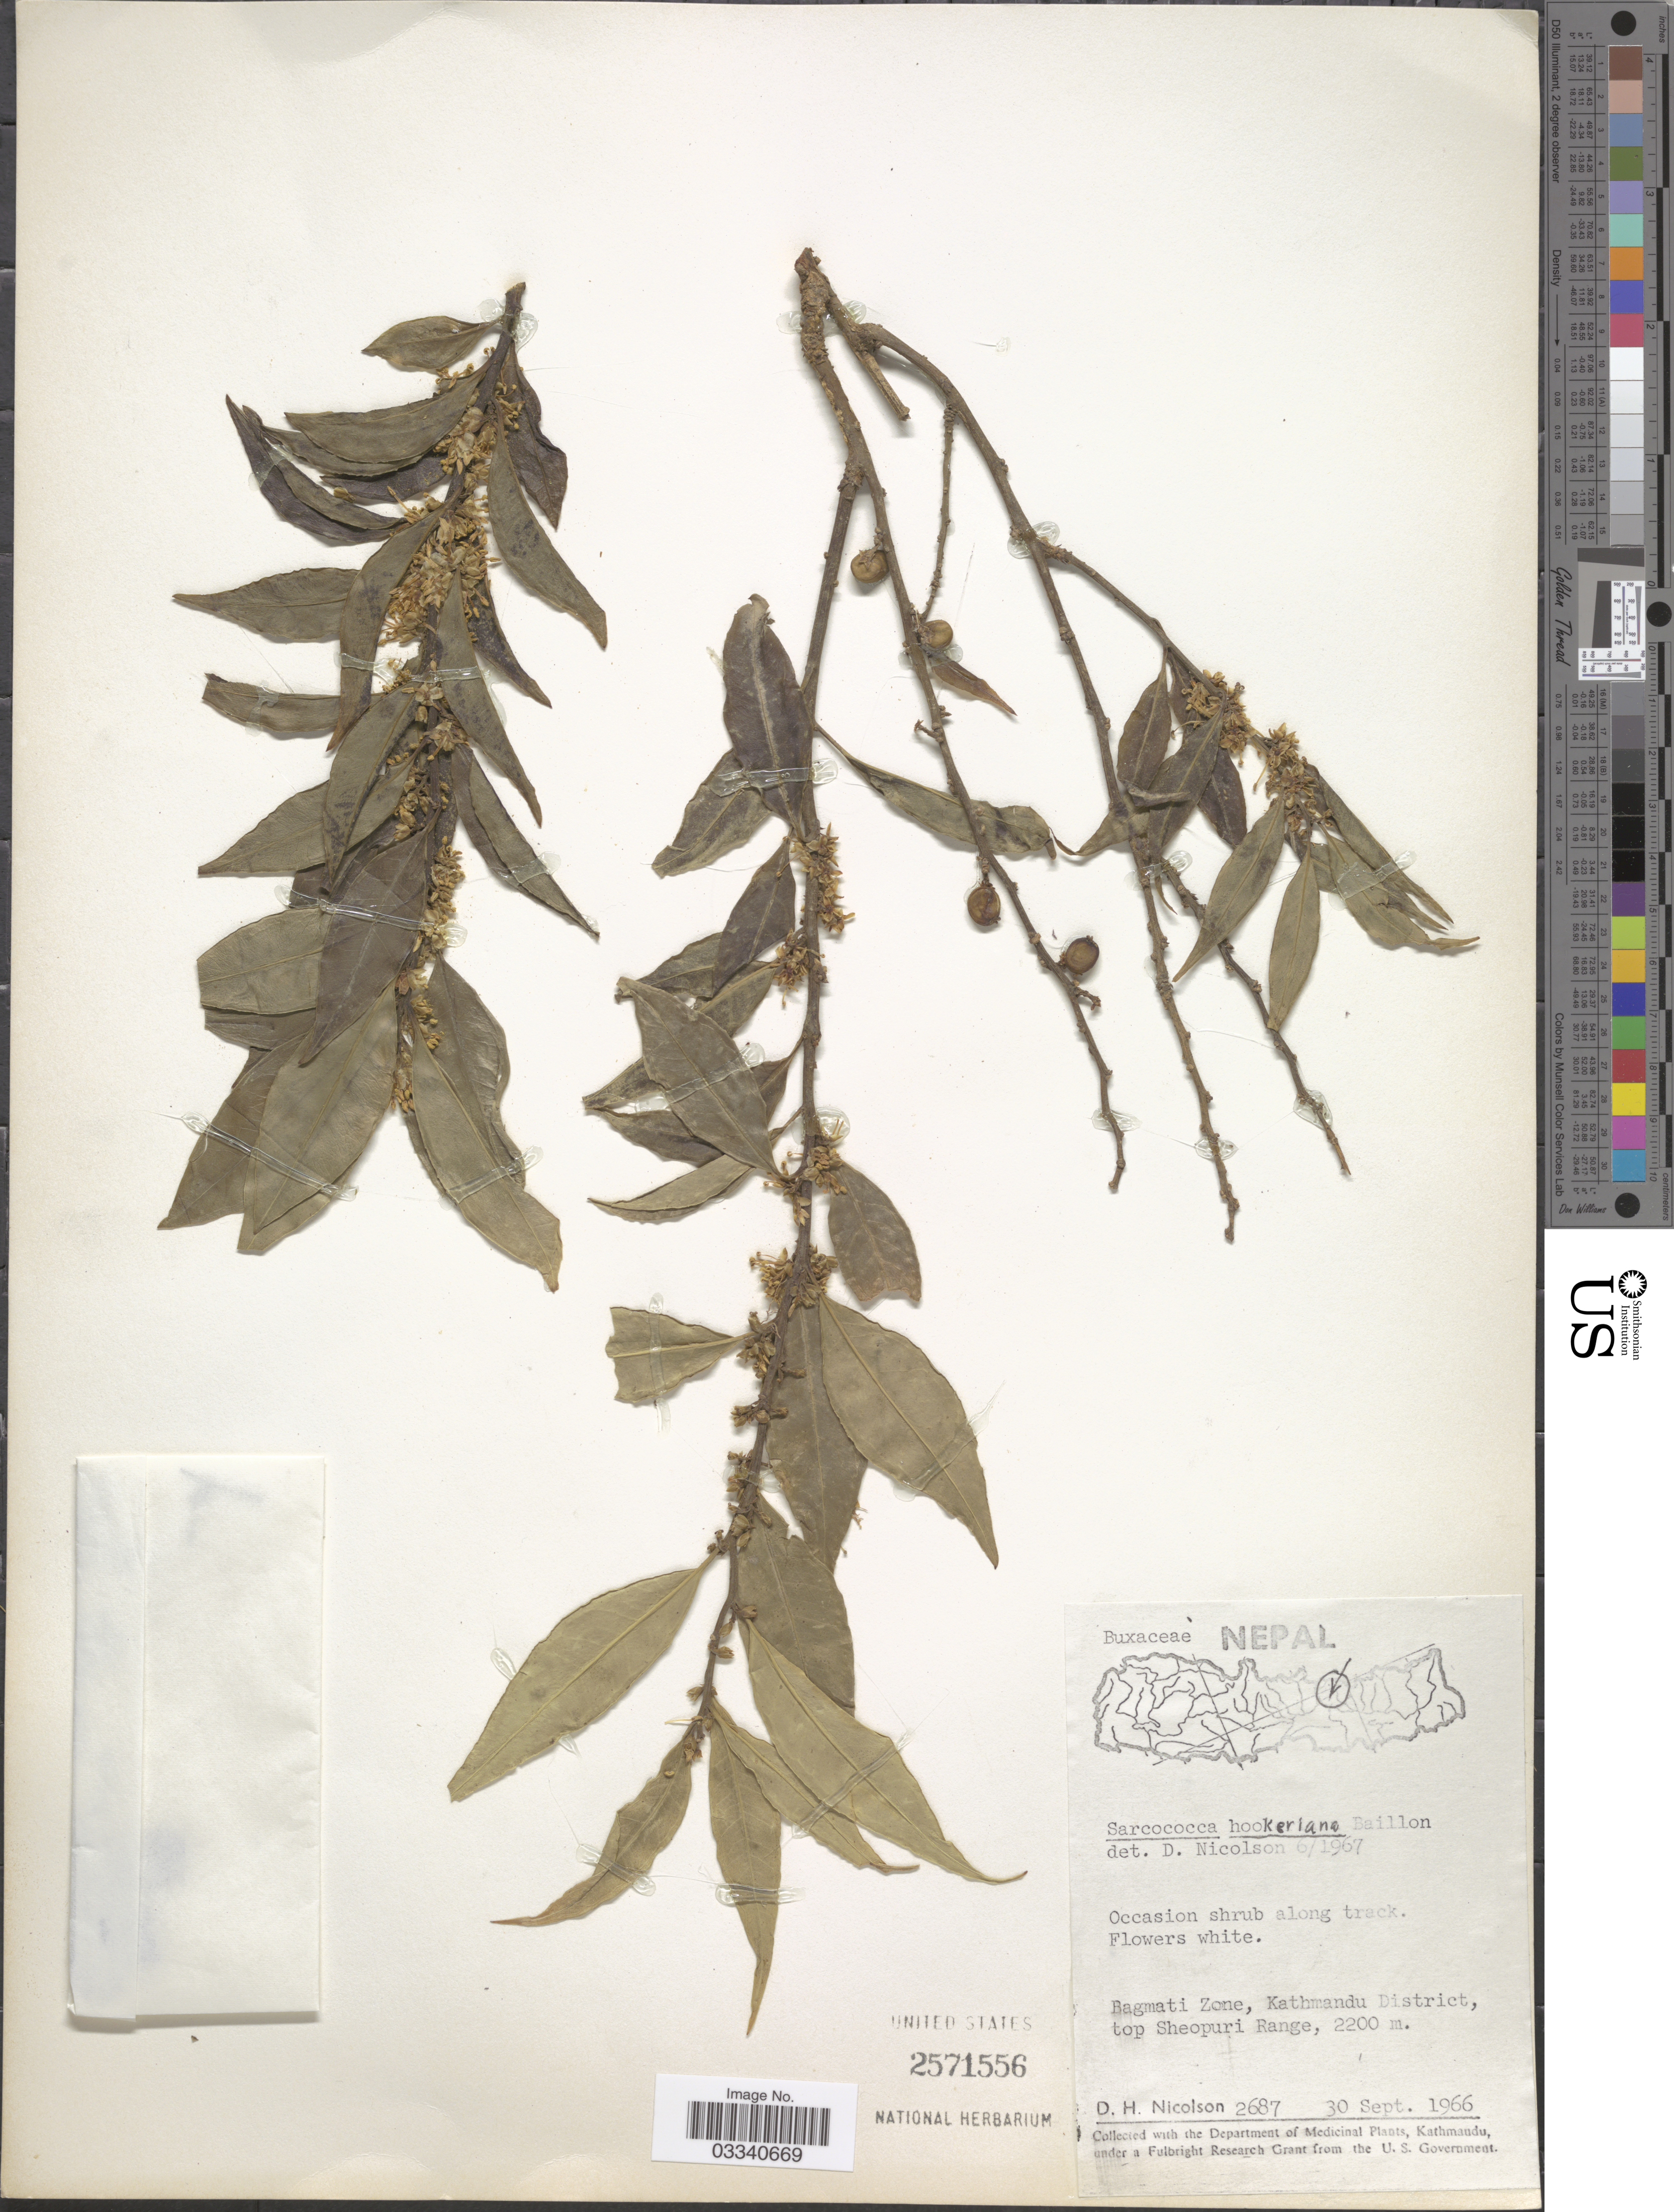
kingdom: Plantae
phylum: Tracheophyta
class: Magnoliopsida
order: Buxales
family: Buxaceae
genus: Sarcococca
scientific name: Sarcococca hookeriana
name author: Baill.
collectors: D. H. Nicolson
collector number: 2687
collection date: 1966-09-30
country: Nepal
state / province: Bagmati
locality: Bagmati Zone, Kathmandu District, top Sheopuri Range.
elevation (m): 2200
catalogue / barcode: US 2571556